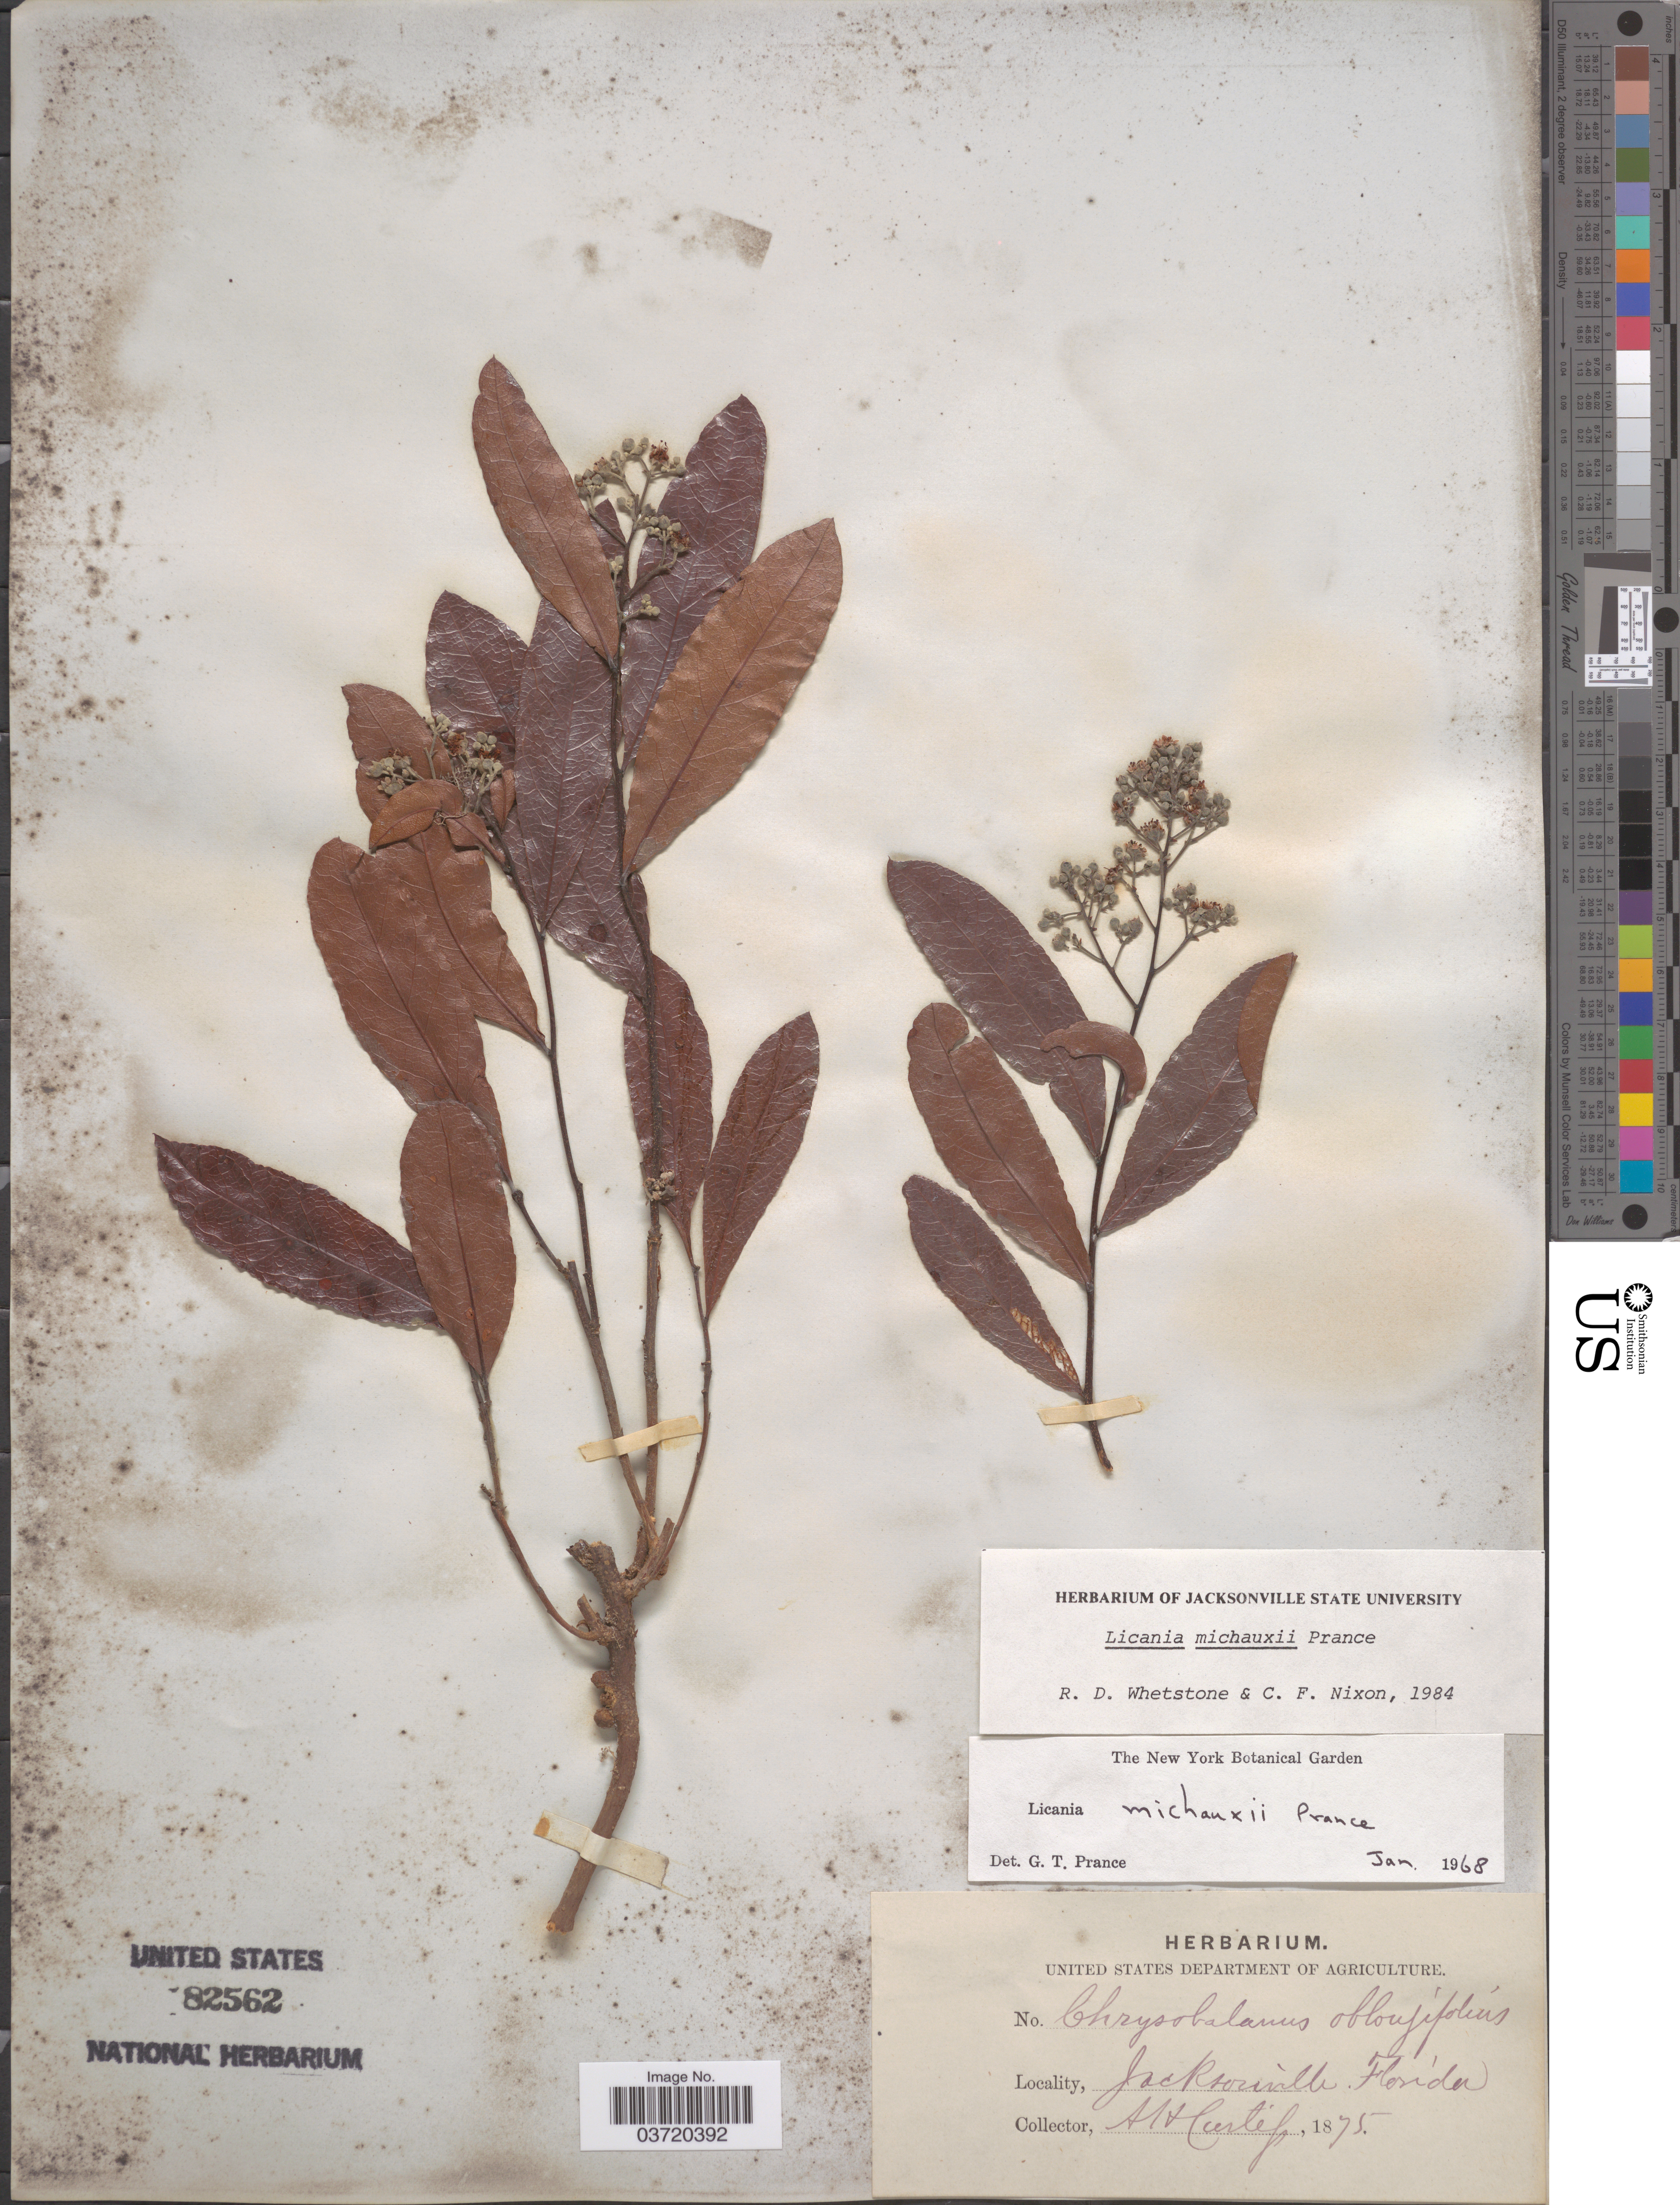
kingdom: Plantae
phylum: Tracheophyta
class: Magnoliopsida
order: Malpighiales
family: Chrysobalanaceae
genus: Geobalanus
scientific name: Geobalanus oblongifolius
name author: (Michx.) Small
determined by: Strong, M. T., (US), Smithsonian Institution - National Museum of Natural History (UNITED STATES)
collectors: A. H. Curtiss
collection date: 1875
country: United States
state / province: Florida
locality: Jacksonville.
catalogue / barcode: US 82562